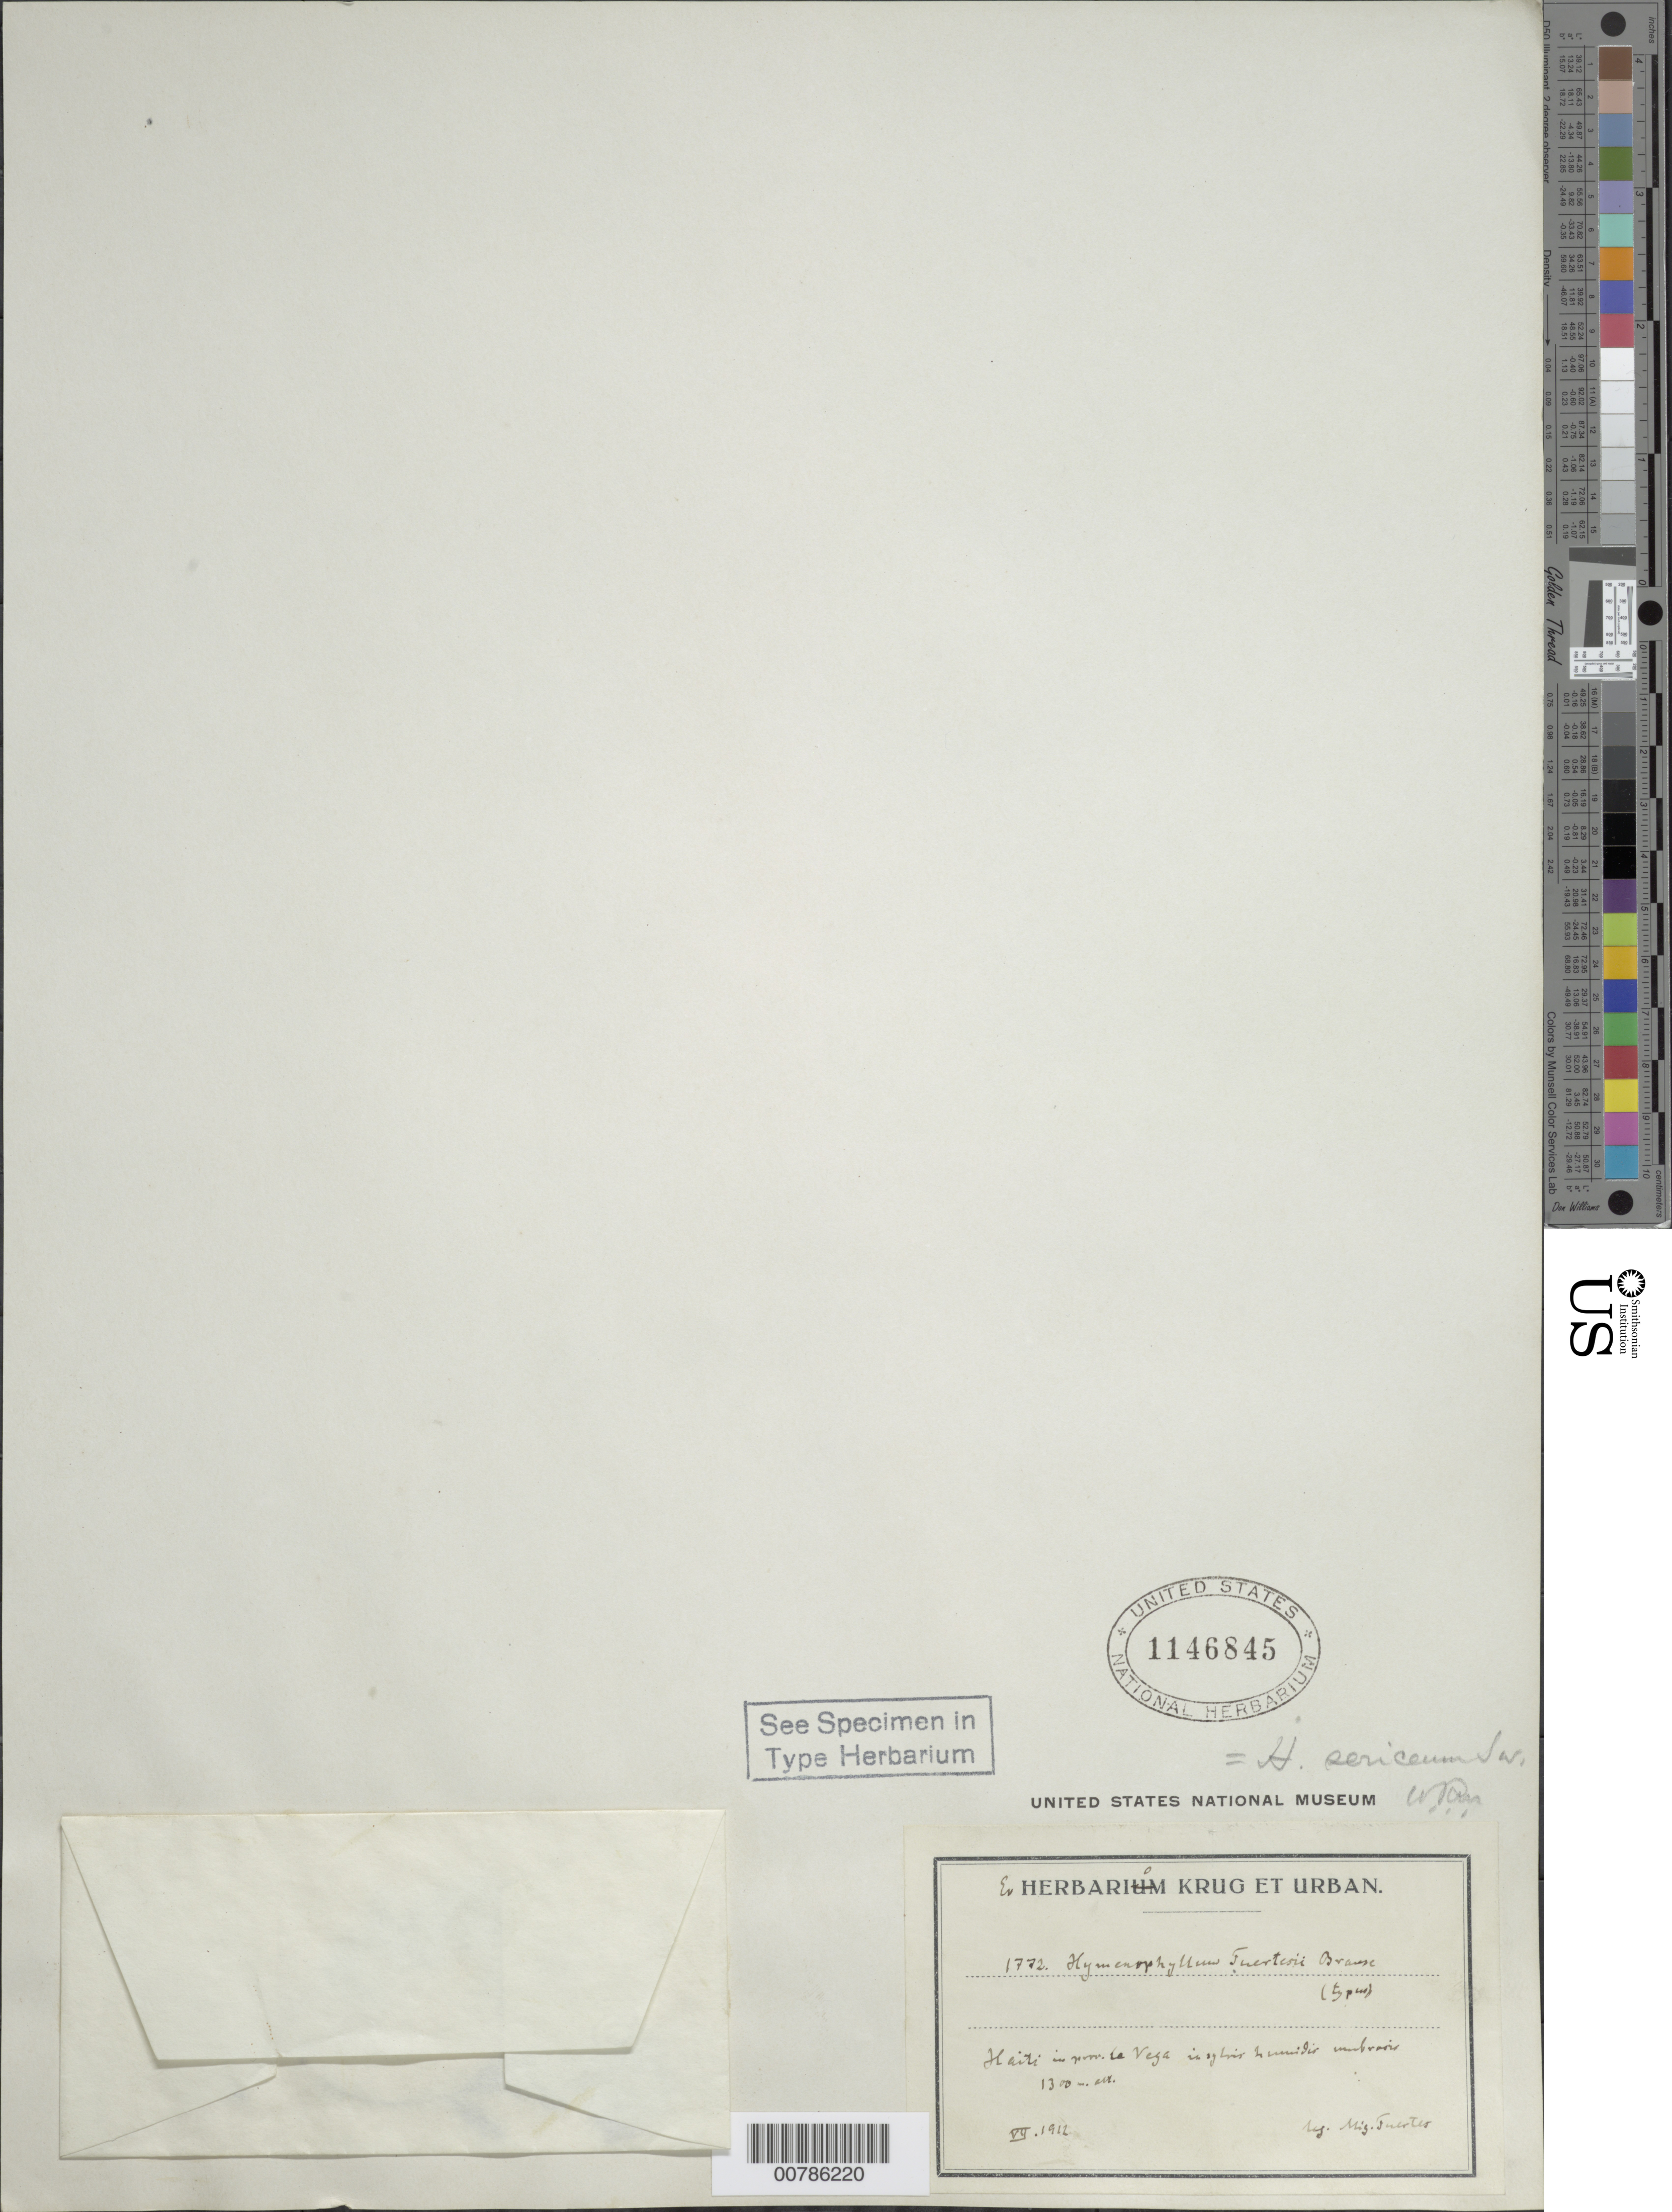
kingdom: Plantae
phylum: Tracheophyta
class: Polypodiopsida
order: Hymenophyllales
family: Hymenophyllaceae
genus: Hymenophyllum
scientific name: Hymenophyllum sericeum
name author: Sw. in Schrad.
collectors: M. D. Fuertes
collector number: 1772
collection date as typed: Jul 1912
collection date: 1912-07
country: Haiti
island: Hispaniola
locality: Prov. La Vega [?]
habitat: In sylvis humidis umbrosis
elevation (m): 1300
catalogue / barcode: US 1146845